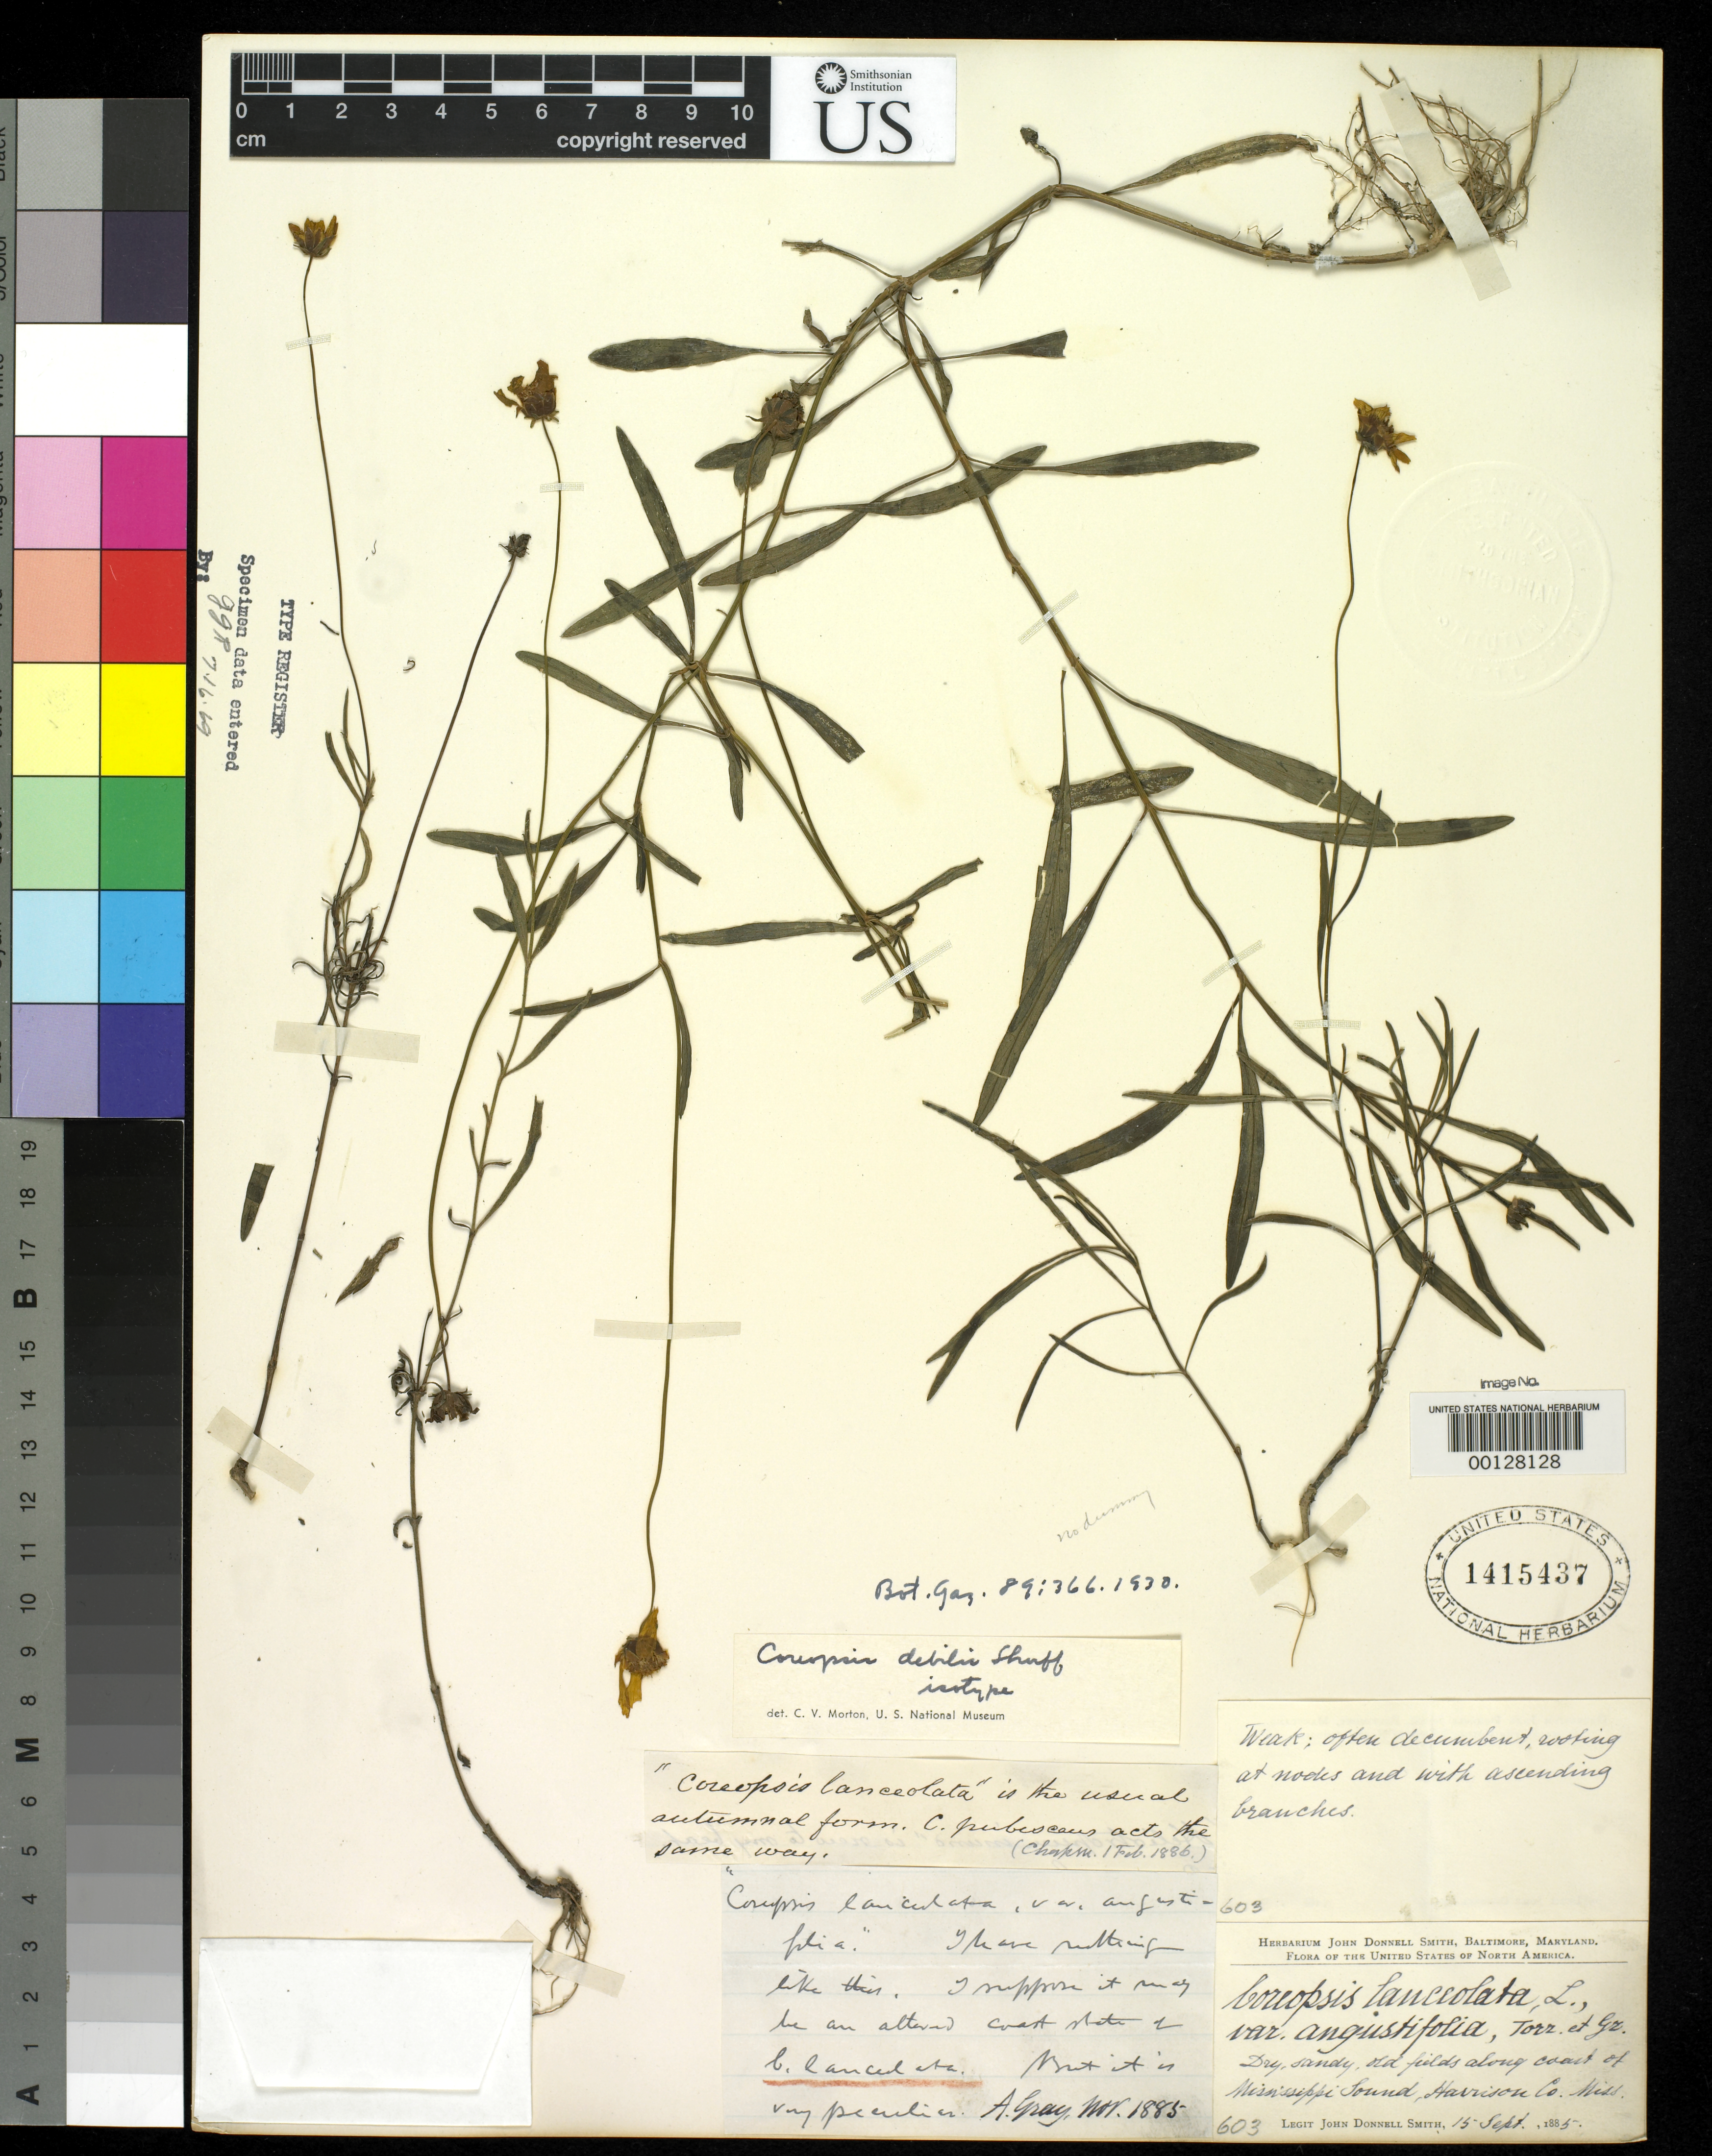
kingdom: Plantae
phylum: Tracheophyta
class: Magnoliopsida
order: Asterales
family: Asteraceae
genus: Coreopsis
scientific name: Coreopsis debilis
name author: Sherff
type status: Isotype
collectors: J. Donnell Smith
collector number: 603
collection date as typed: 15 Sep 1885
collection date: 1885-09-15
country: United States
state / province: Mississippi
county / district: Harrison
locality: Mississippi Sound.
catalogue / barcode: US 1415437